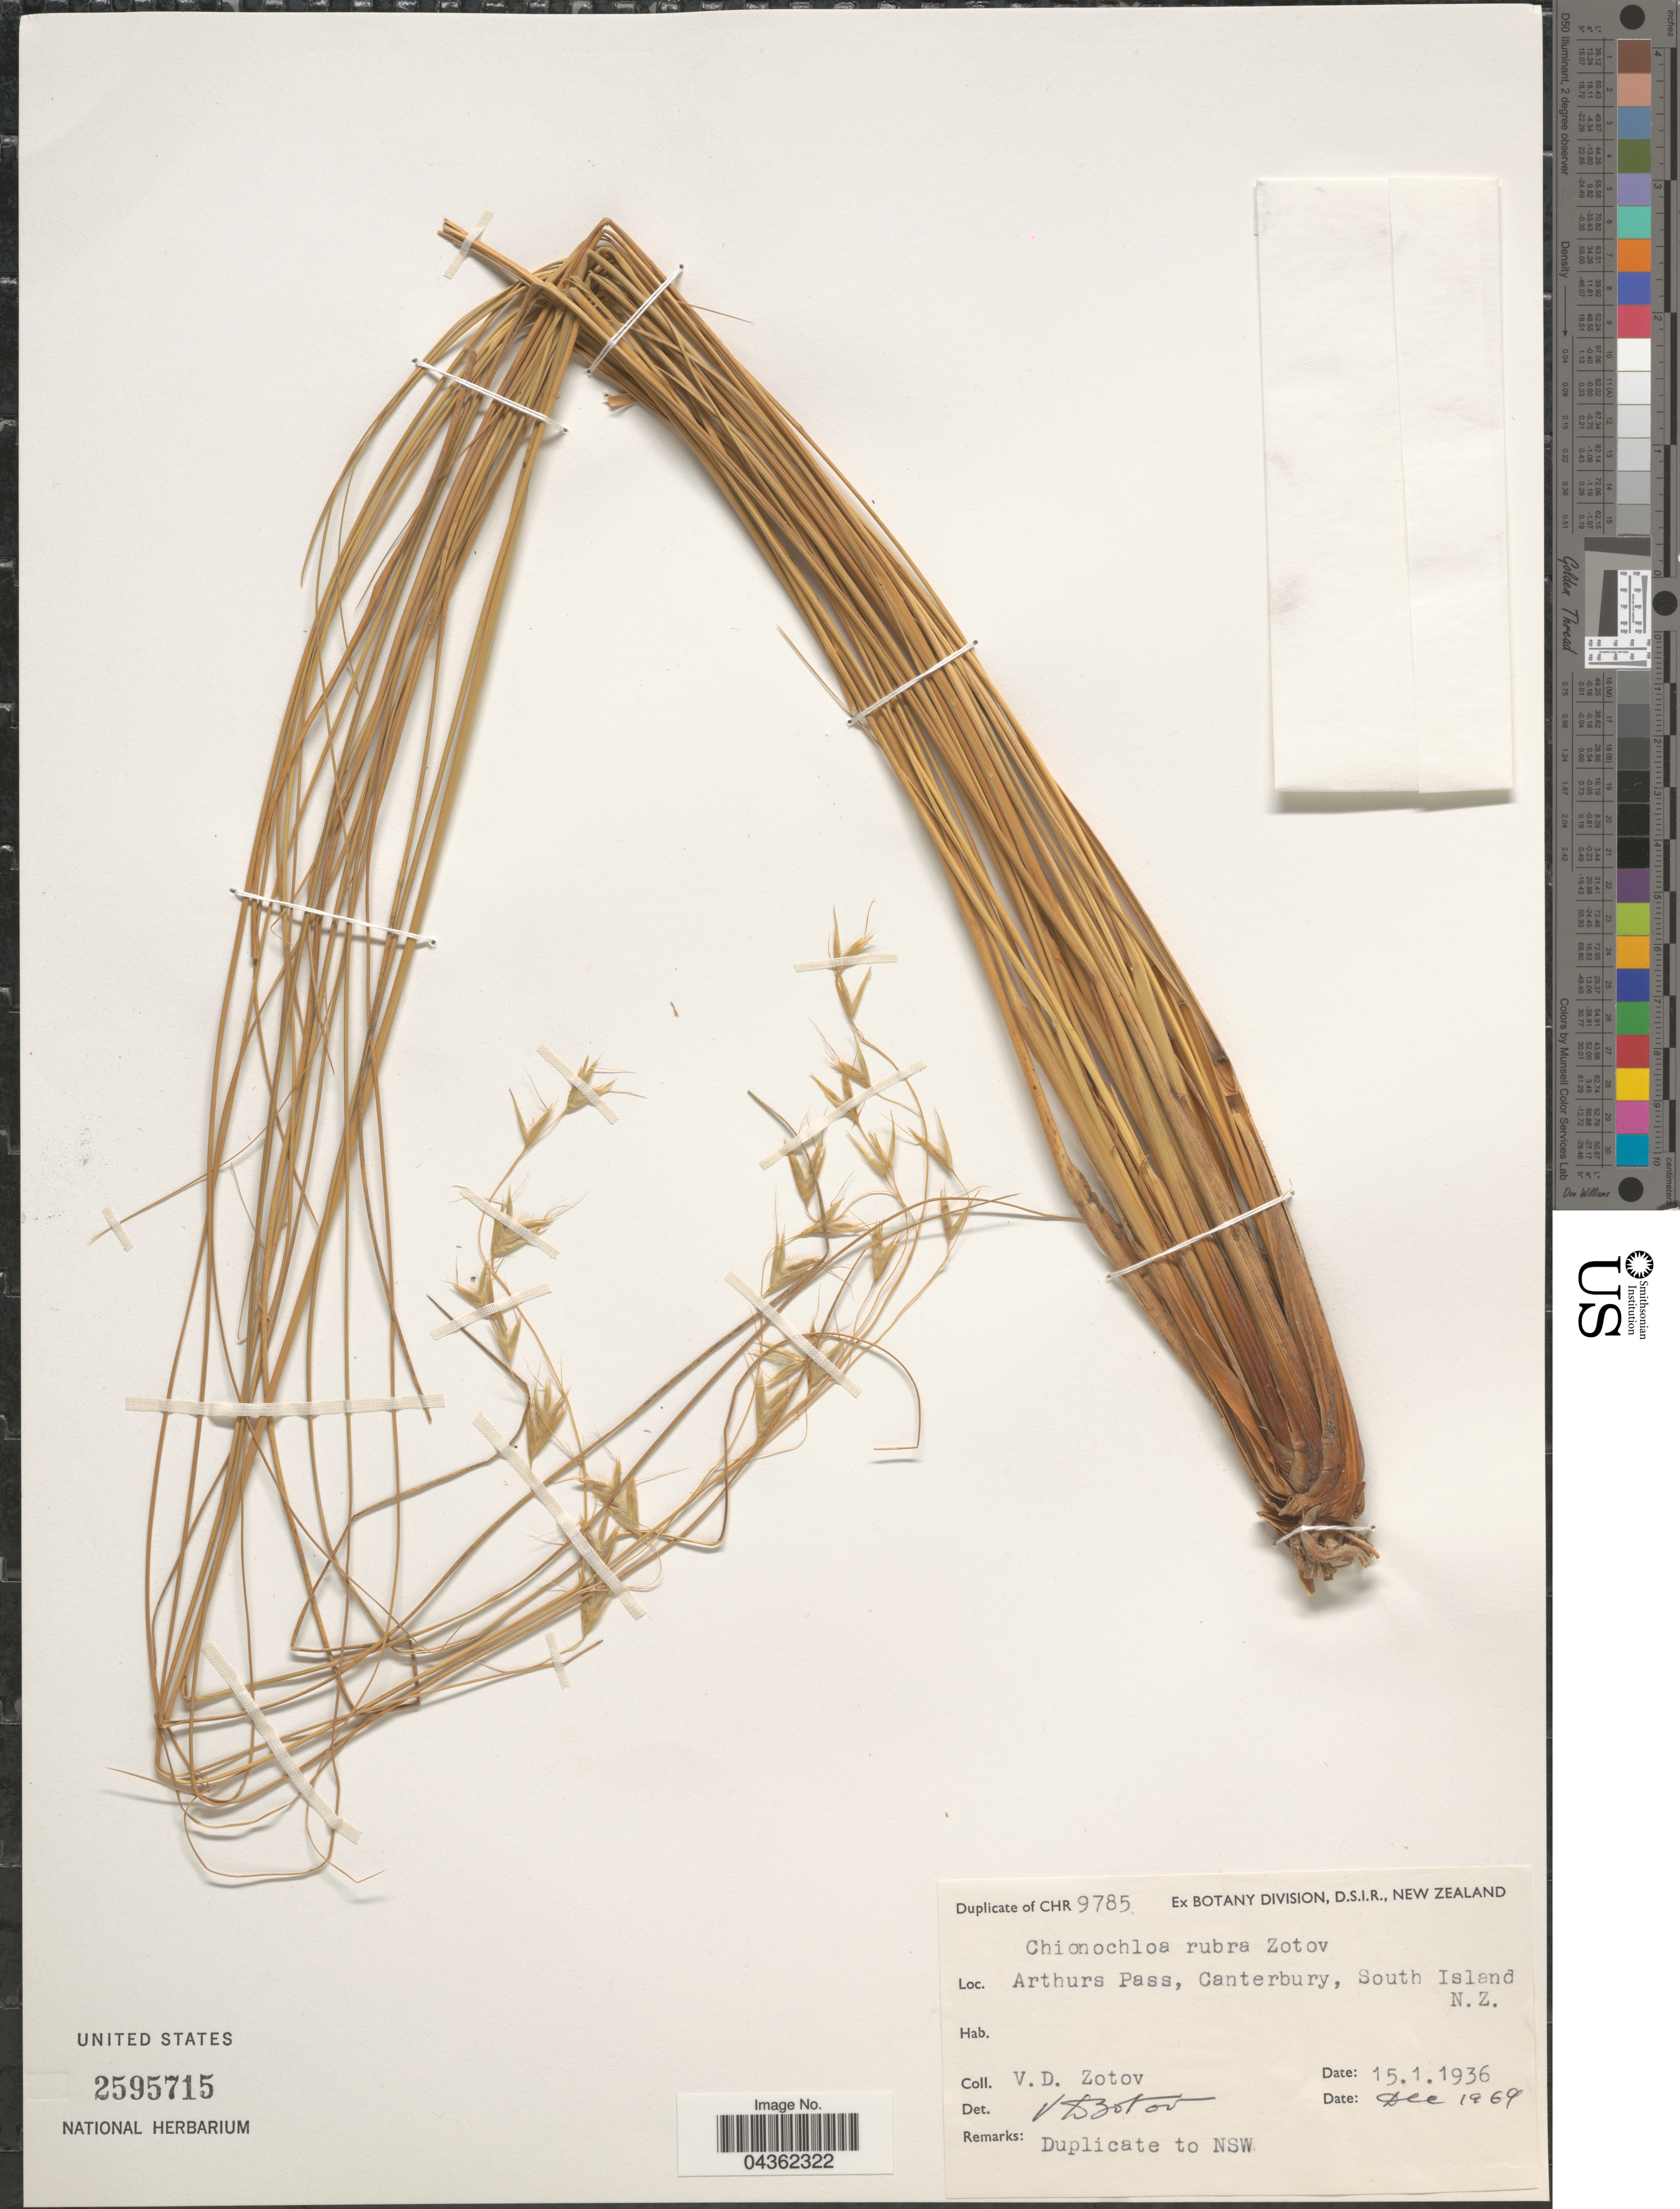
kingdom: Plantae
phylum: Tracheophyta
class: Liliopsida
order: Poales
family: Poaceae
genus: Chionochloa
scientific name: Chionochloa rubra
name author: Zotov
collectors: V. Zotov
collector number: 9785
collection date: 1936-01-15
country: New Zealand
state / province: Canterbury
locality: Arthurs Pass, South Island.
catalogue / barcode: US 2595715